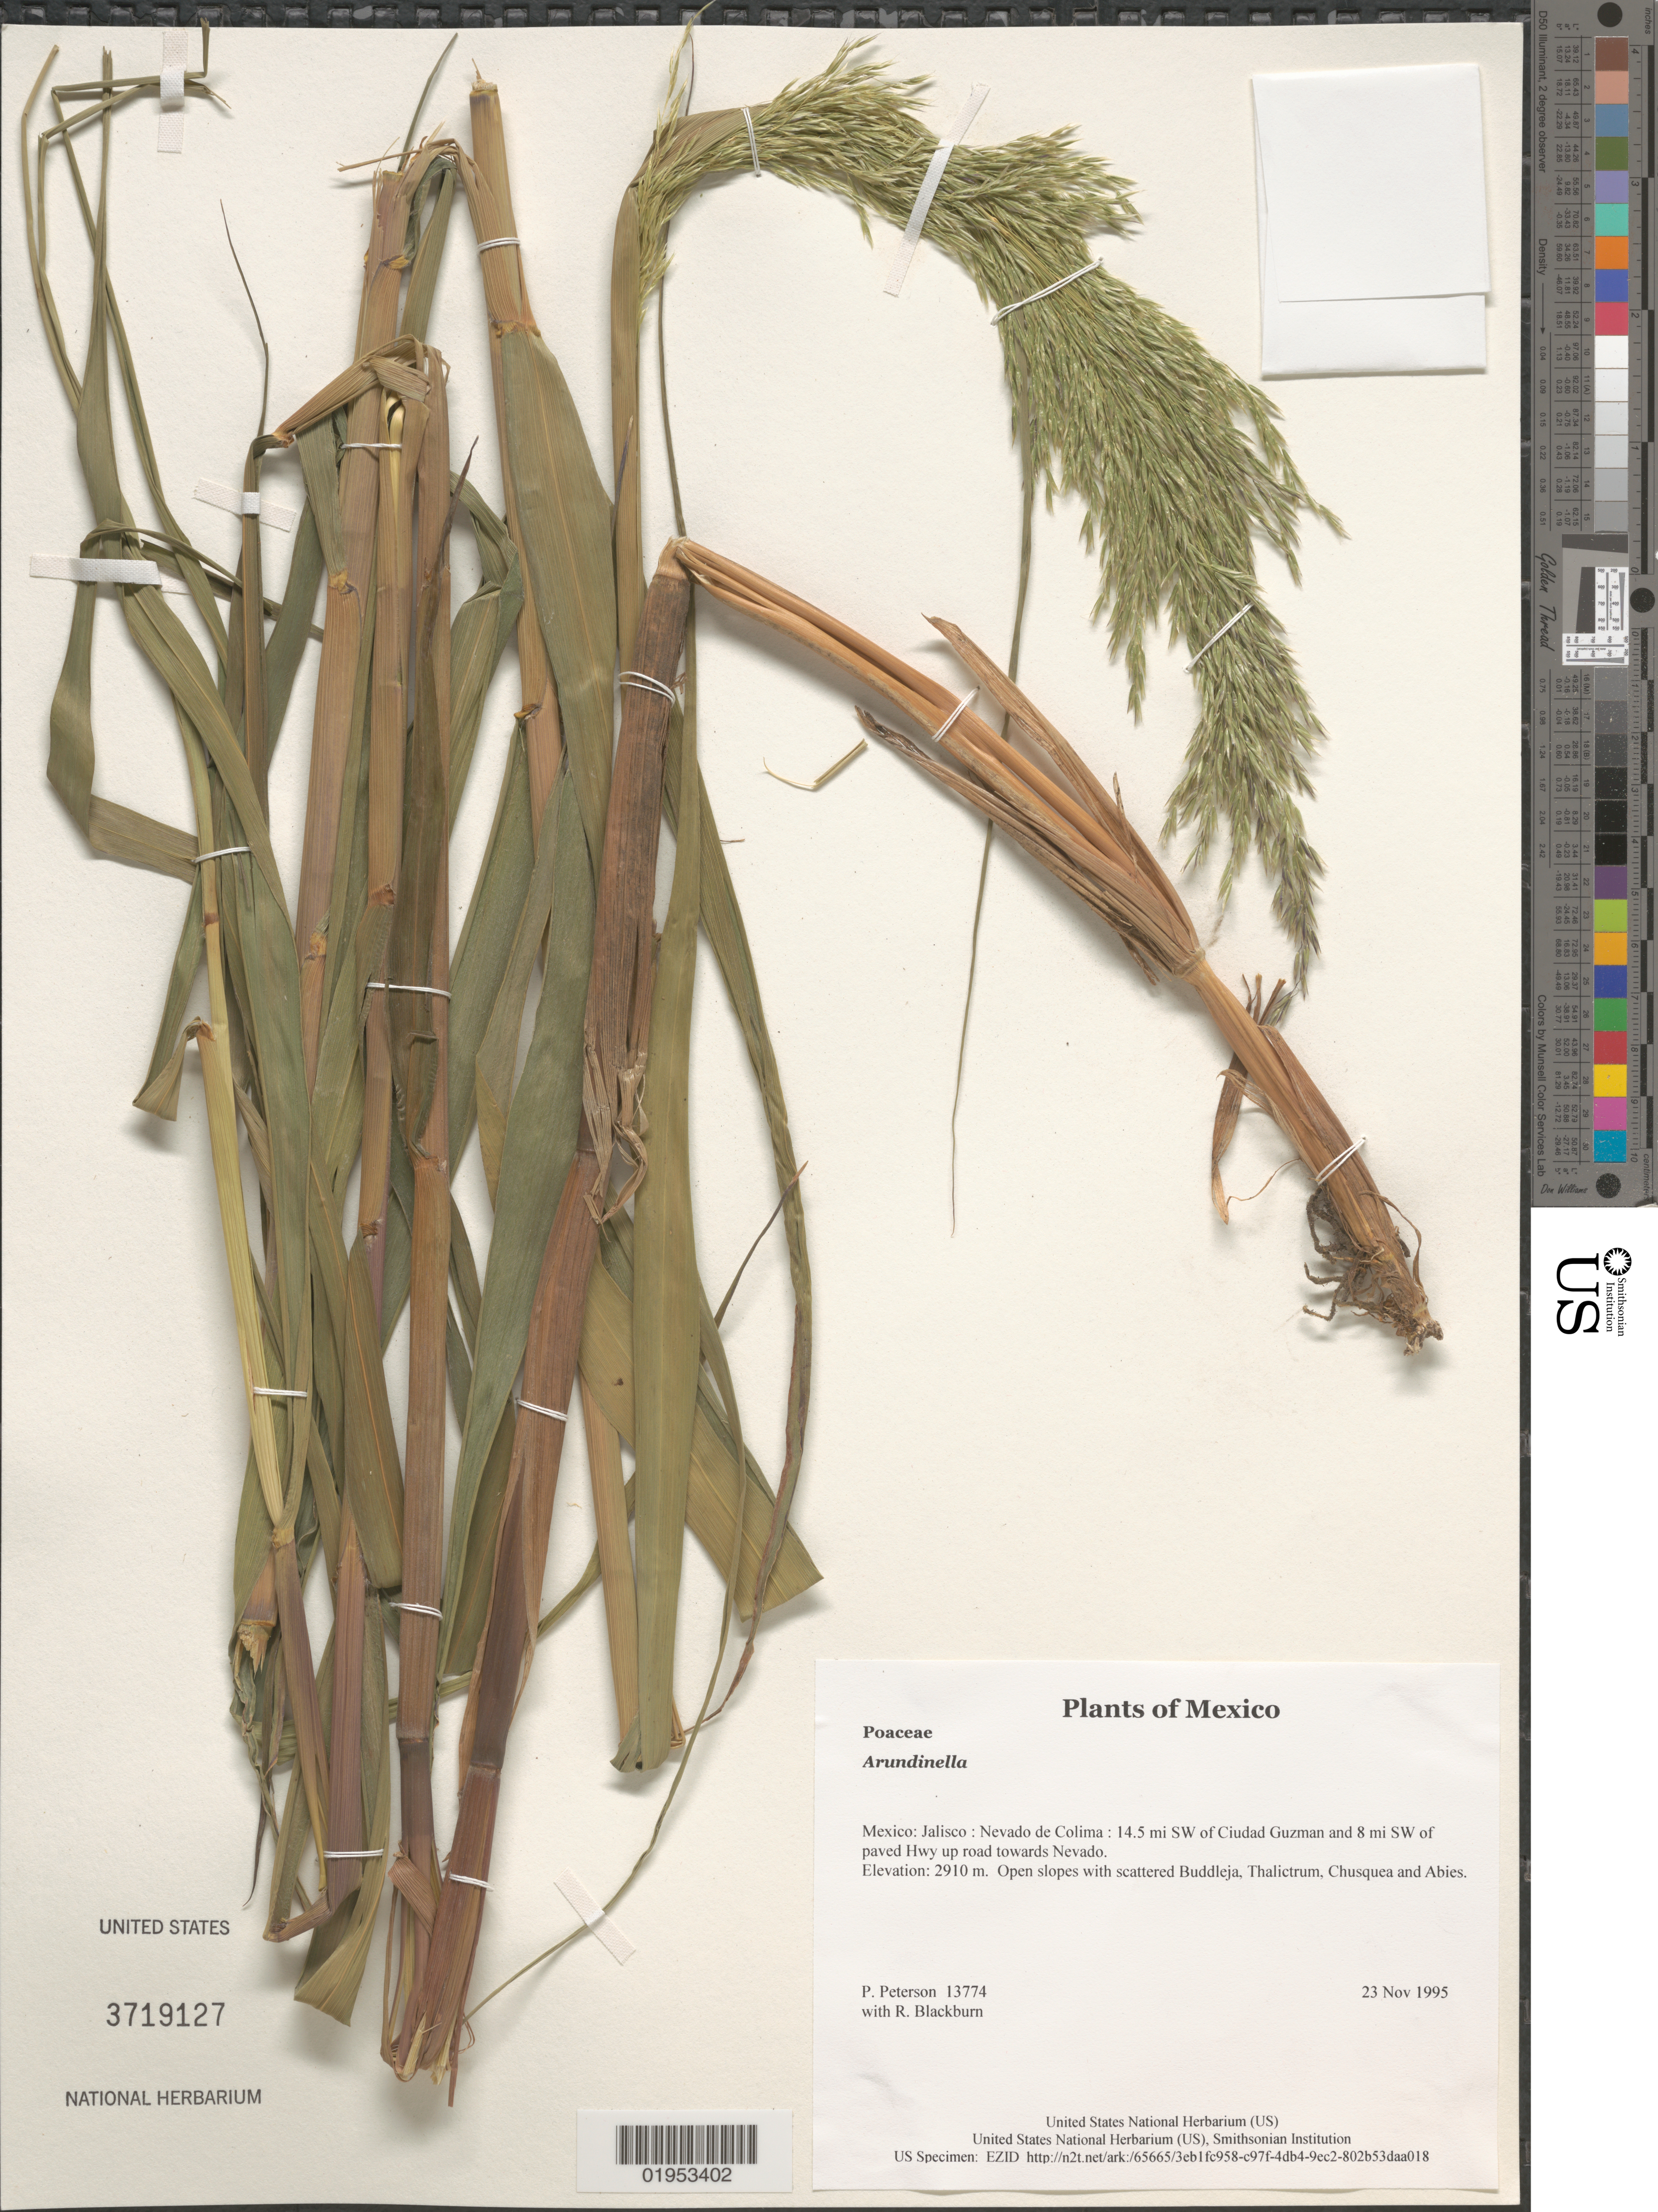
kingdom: Plantae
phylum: Tracheophyta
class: Liliopsida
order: Poales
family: Poaceae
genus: Arundinella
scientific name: Arundinella sp.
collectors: P. M. Peterson & R. Blackburn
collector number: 13774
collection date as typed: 23 Nov 1995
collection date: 1995-11-23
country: Mexico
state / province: Jalisco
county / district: Nevado de Colima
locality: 14.5 mi SW of Ciudad Guzman and 8 mi SW of paved Hwy up road towards Nevado.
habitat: Open slopes with scattered Buddleja, Thalictrum, Chusquea and Abies.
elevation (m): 2910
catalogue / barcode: US 3719127